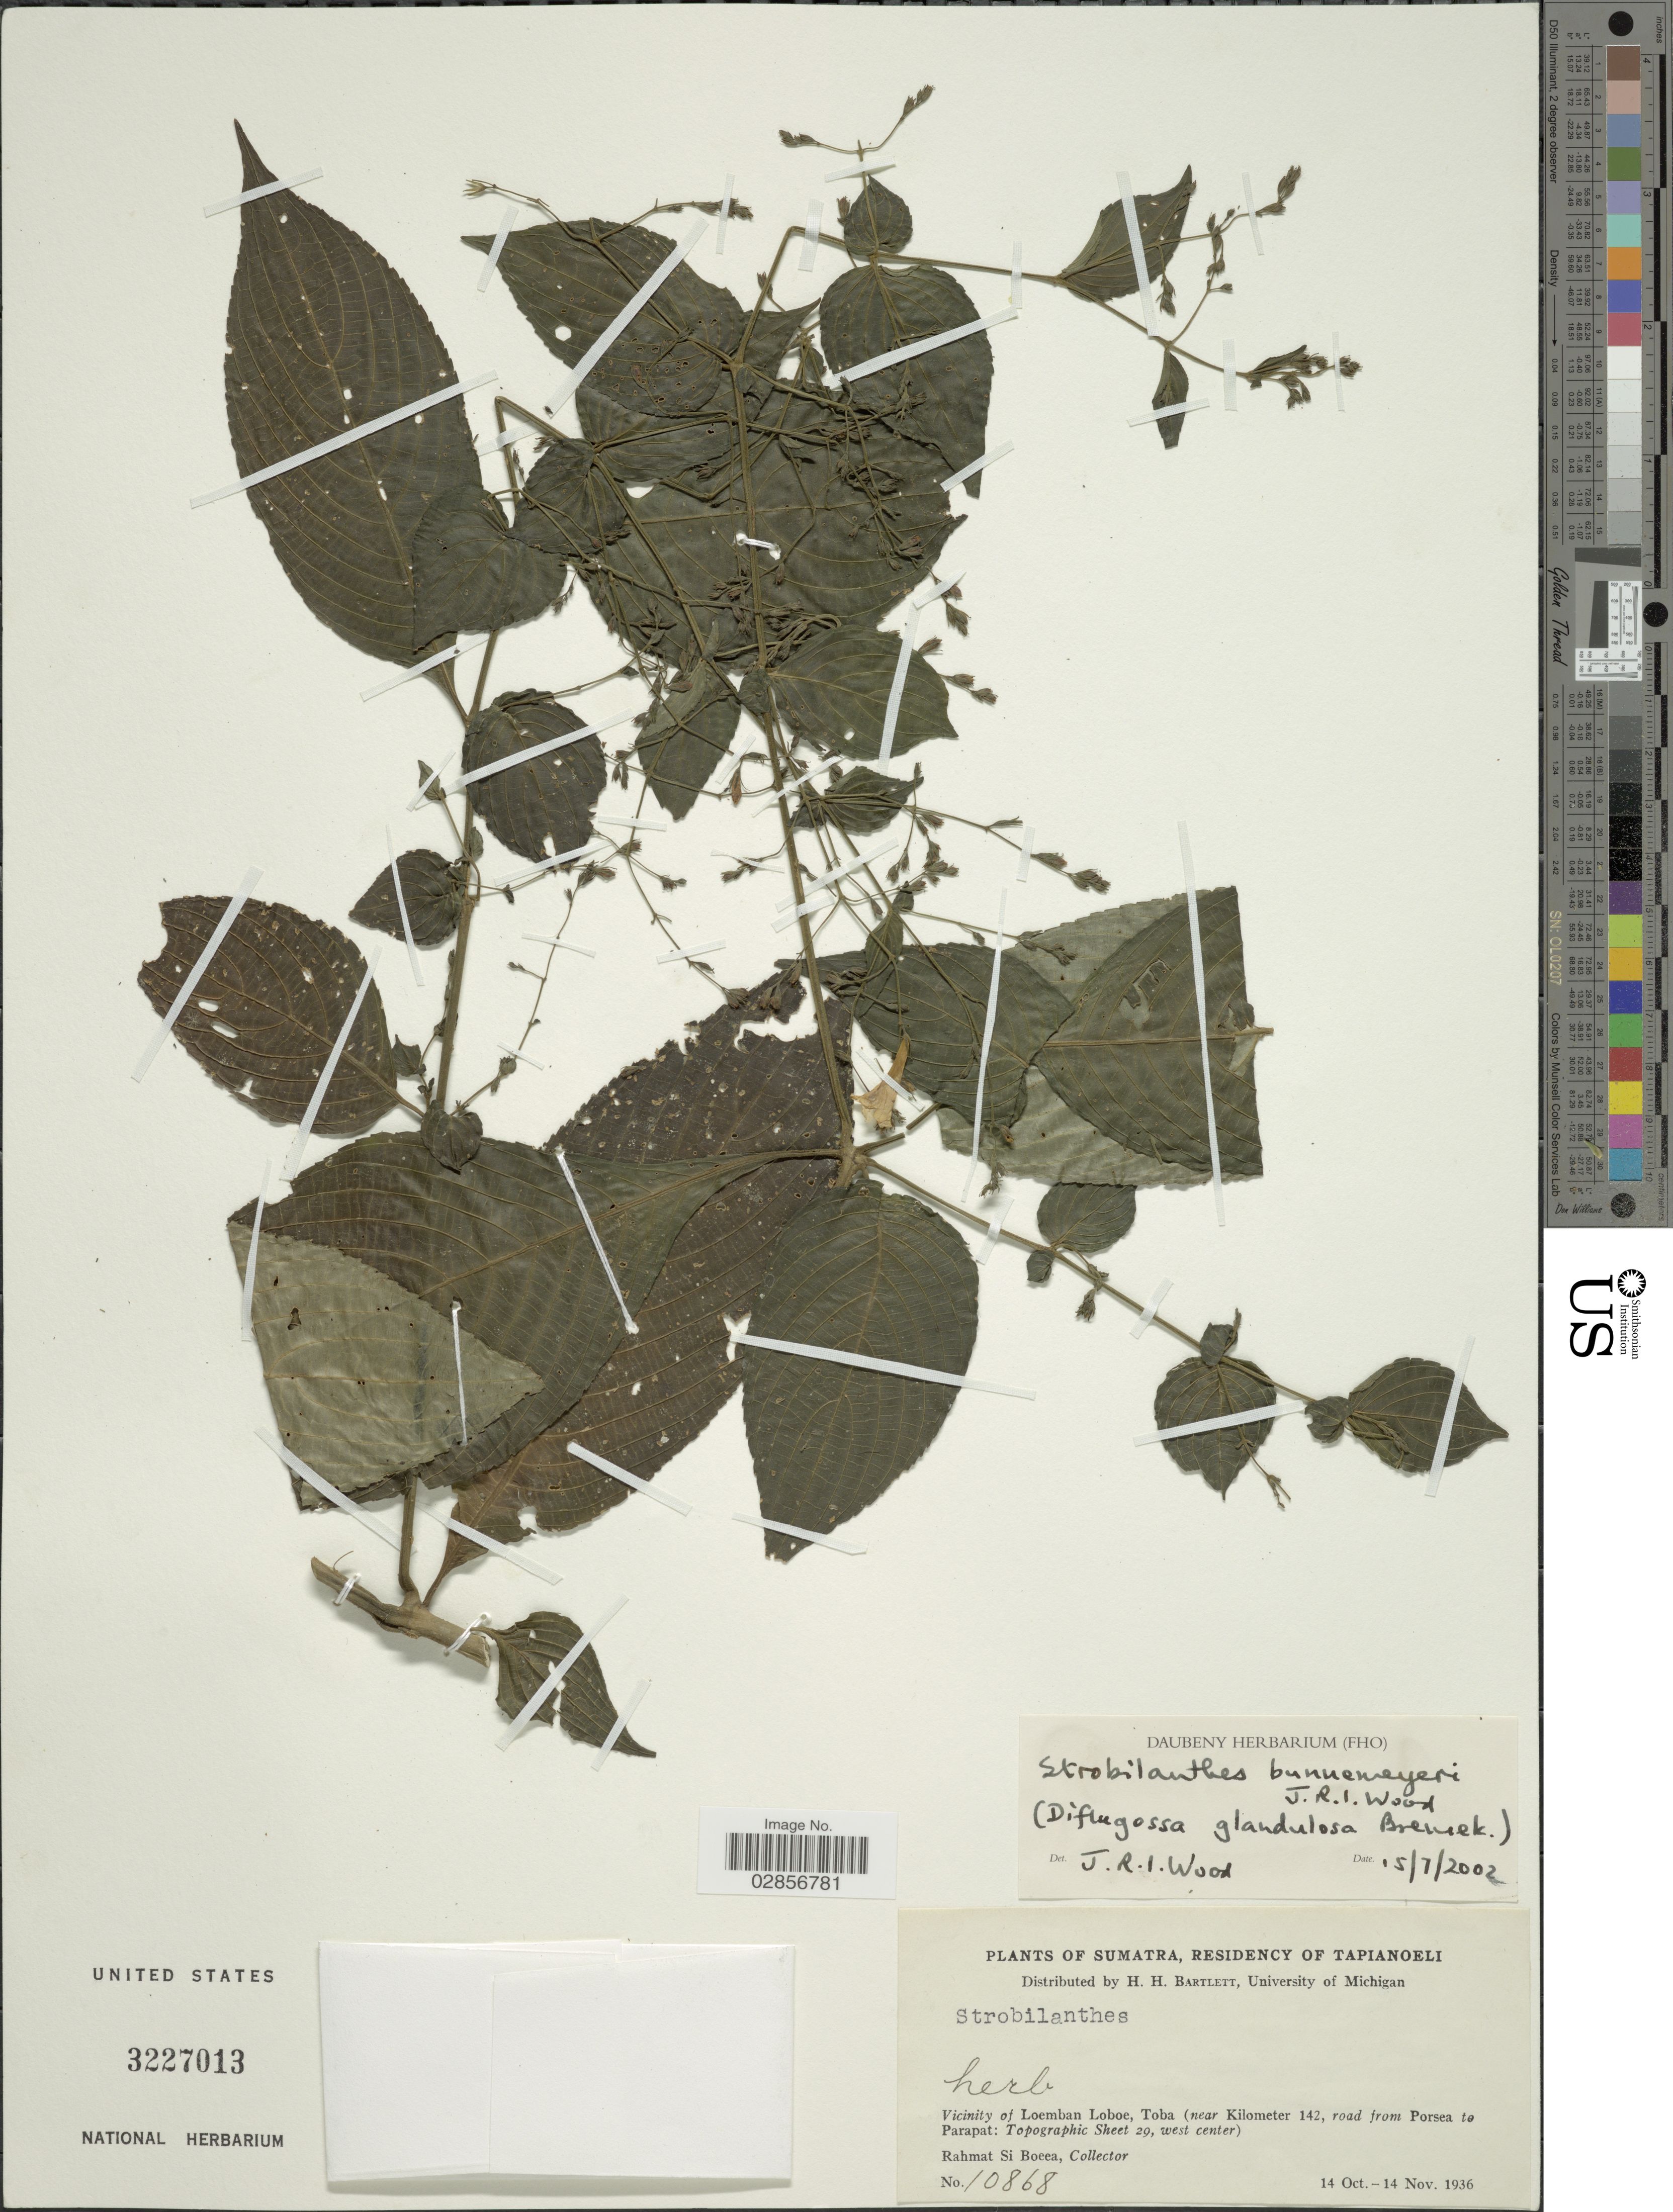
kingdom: Plantae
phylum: Tracheophyta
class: Magnoliopsida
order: Lamiales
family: Acanthaceae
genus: Strobilanthes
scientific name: Strobilanthes bunnemeyeri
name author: J.R.I. Wood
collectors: Rahmat Si Boeea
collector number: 10868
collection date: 1936-10-14/1936-11-14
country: Indonesia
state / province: Sumatra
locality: Residency of Tapianoeli. Vicinity of Loemban Loboe, Toba (near Kilometer 142, road from Porsea to Parapat: Topographic Sheet 29, west center).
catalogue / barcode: US 3227013